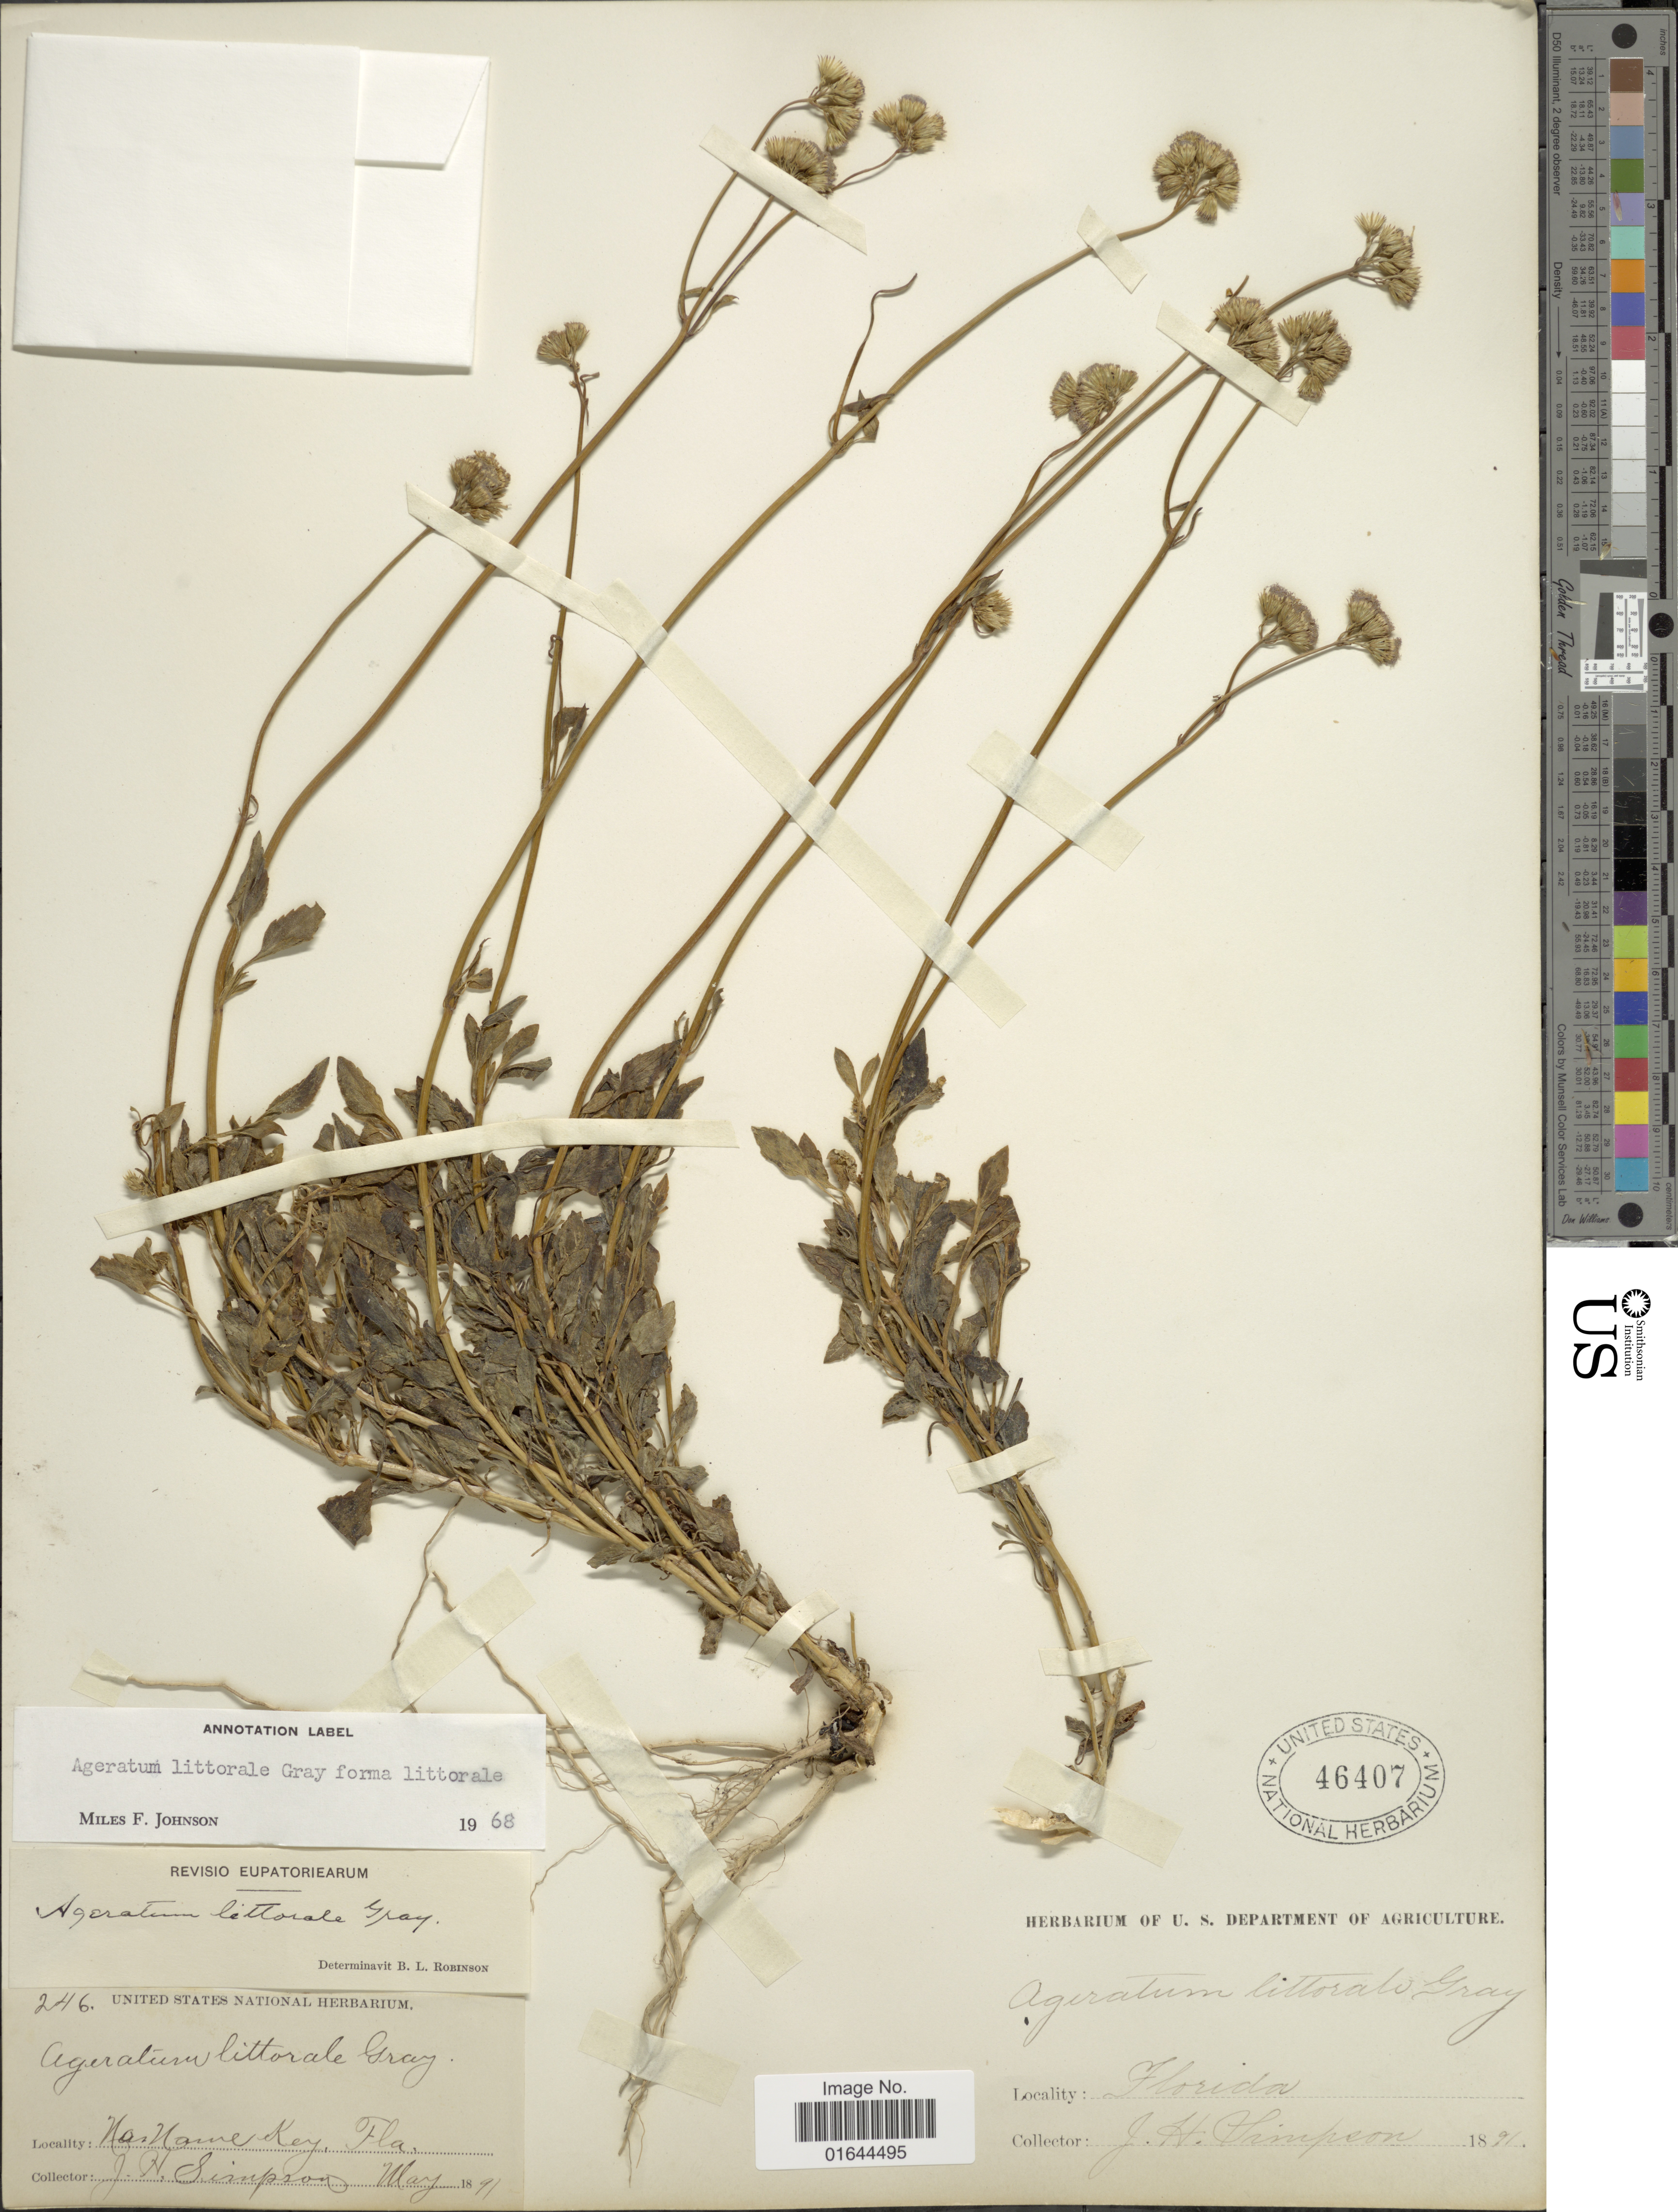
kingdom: Plantae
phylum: Tracheophyta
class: Magnoliopsida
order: Asterales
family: Asteraceae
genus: Ageratum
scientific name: Ageratum littorale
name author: A. Gray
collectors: J. H. Simpson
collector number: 246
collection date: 1891-05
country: United States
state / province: Florida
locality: No Name Key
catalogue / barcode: US 46407